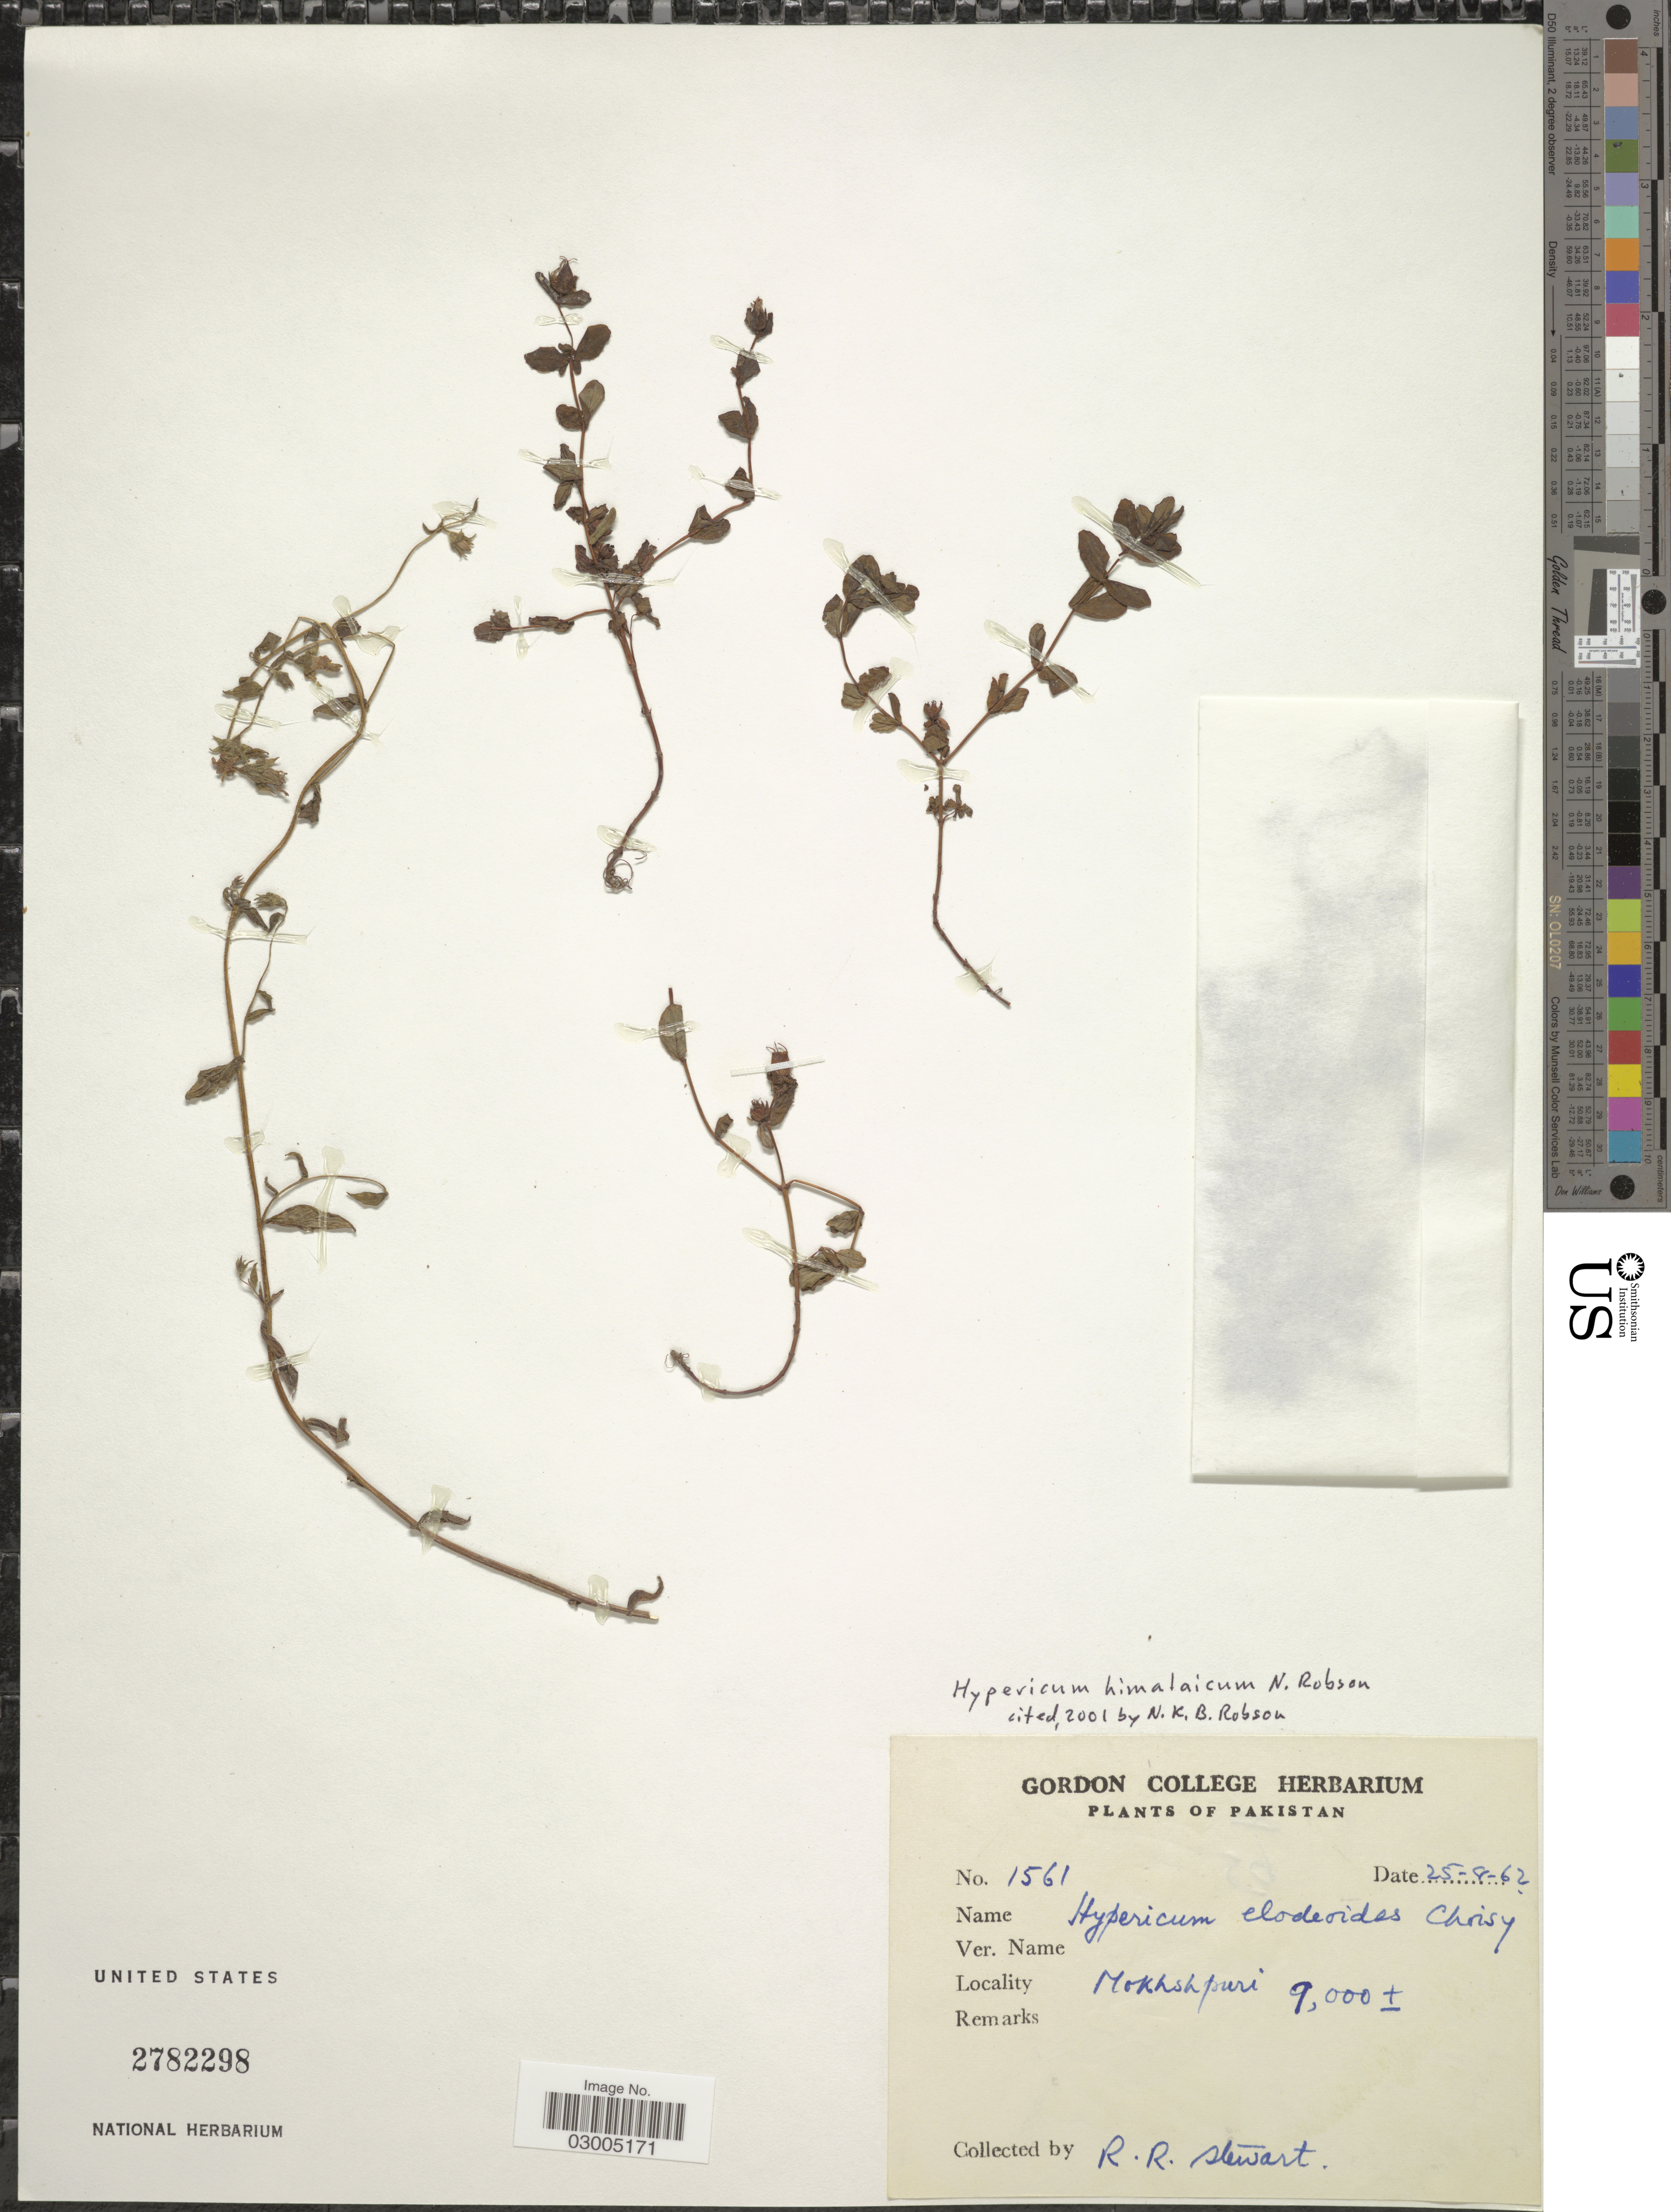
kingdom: Plantae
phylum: Tracheophyta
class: Magnoliopsida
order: Malpighiales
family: Hypericaceae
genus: Hypericum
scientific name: Hypericum himalaicum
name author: N. Robson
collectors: R. Stewart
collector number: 1561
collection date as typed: Transcribed d/m/y: 25/8/62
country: Pakistan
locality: Mokhshpuri.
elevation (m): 2743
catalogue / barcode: US 2782298